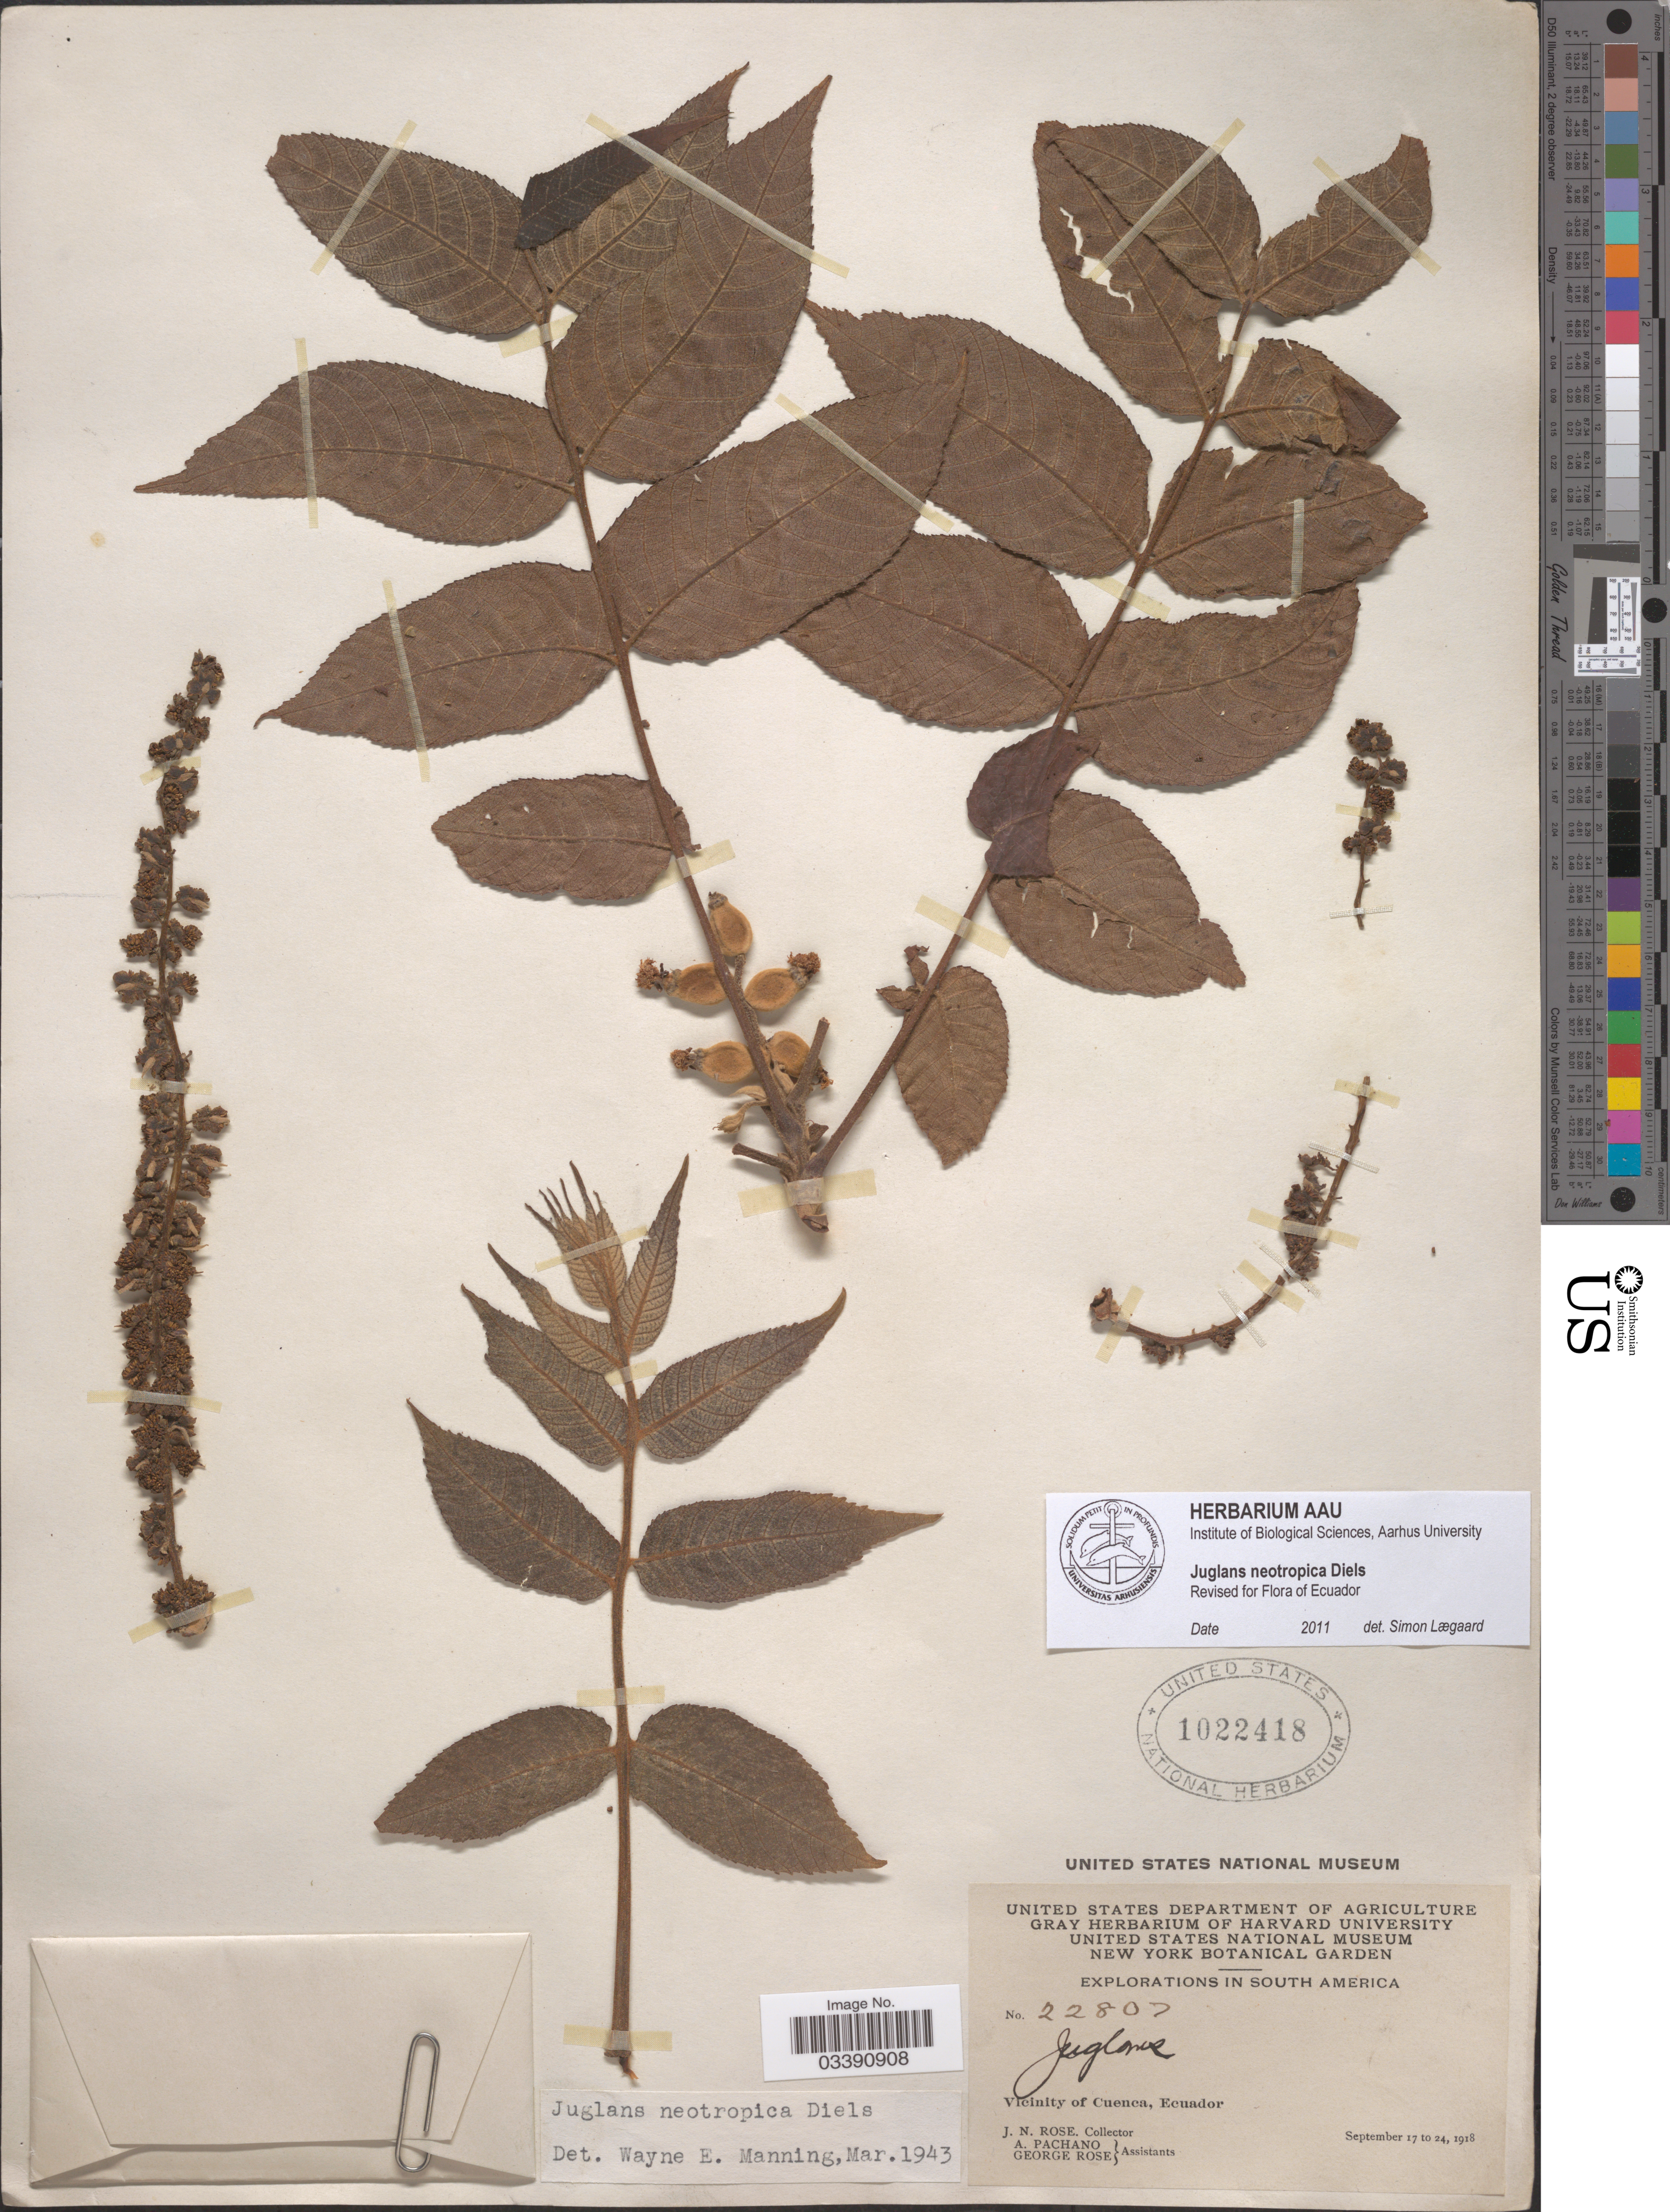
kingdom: Plantae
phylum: Tracheophyta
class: Magnoliopsida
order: Fagales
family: Juglandaceae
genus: Juglans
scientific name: Juglans neotropica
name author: Diels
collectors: J. N. Rose, A. Pachano & G. Rose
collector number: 22807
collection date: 1918-09-17/1918-09-24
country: Ecuador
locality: Vicinity of Cuenca.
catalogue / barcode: US 1022418